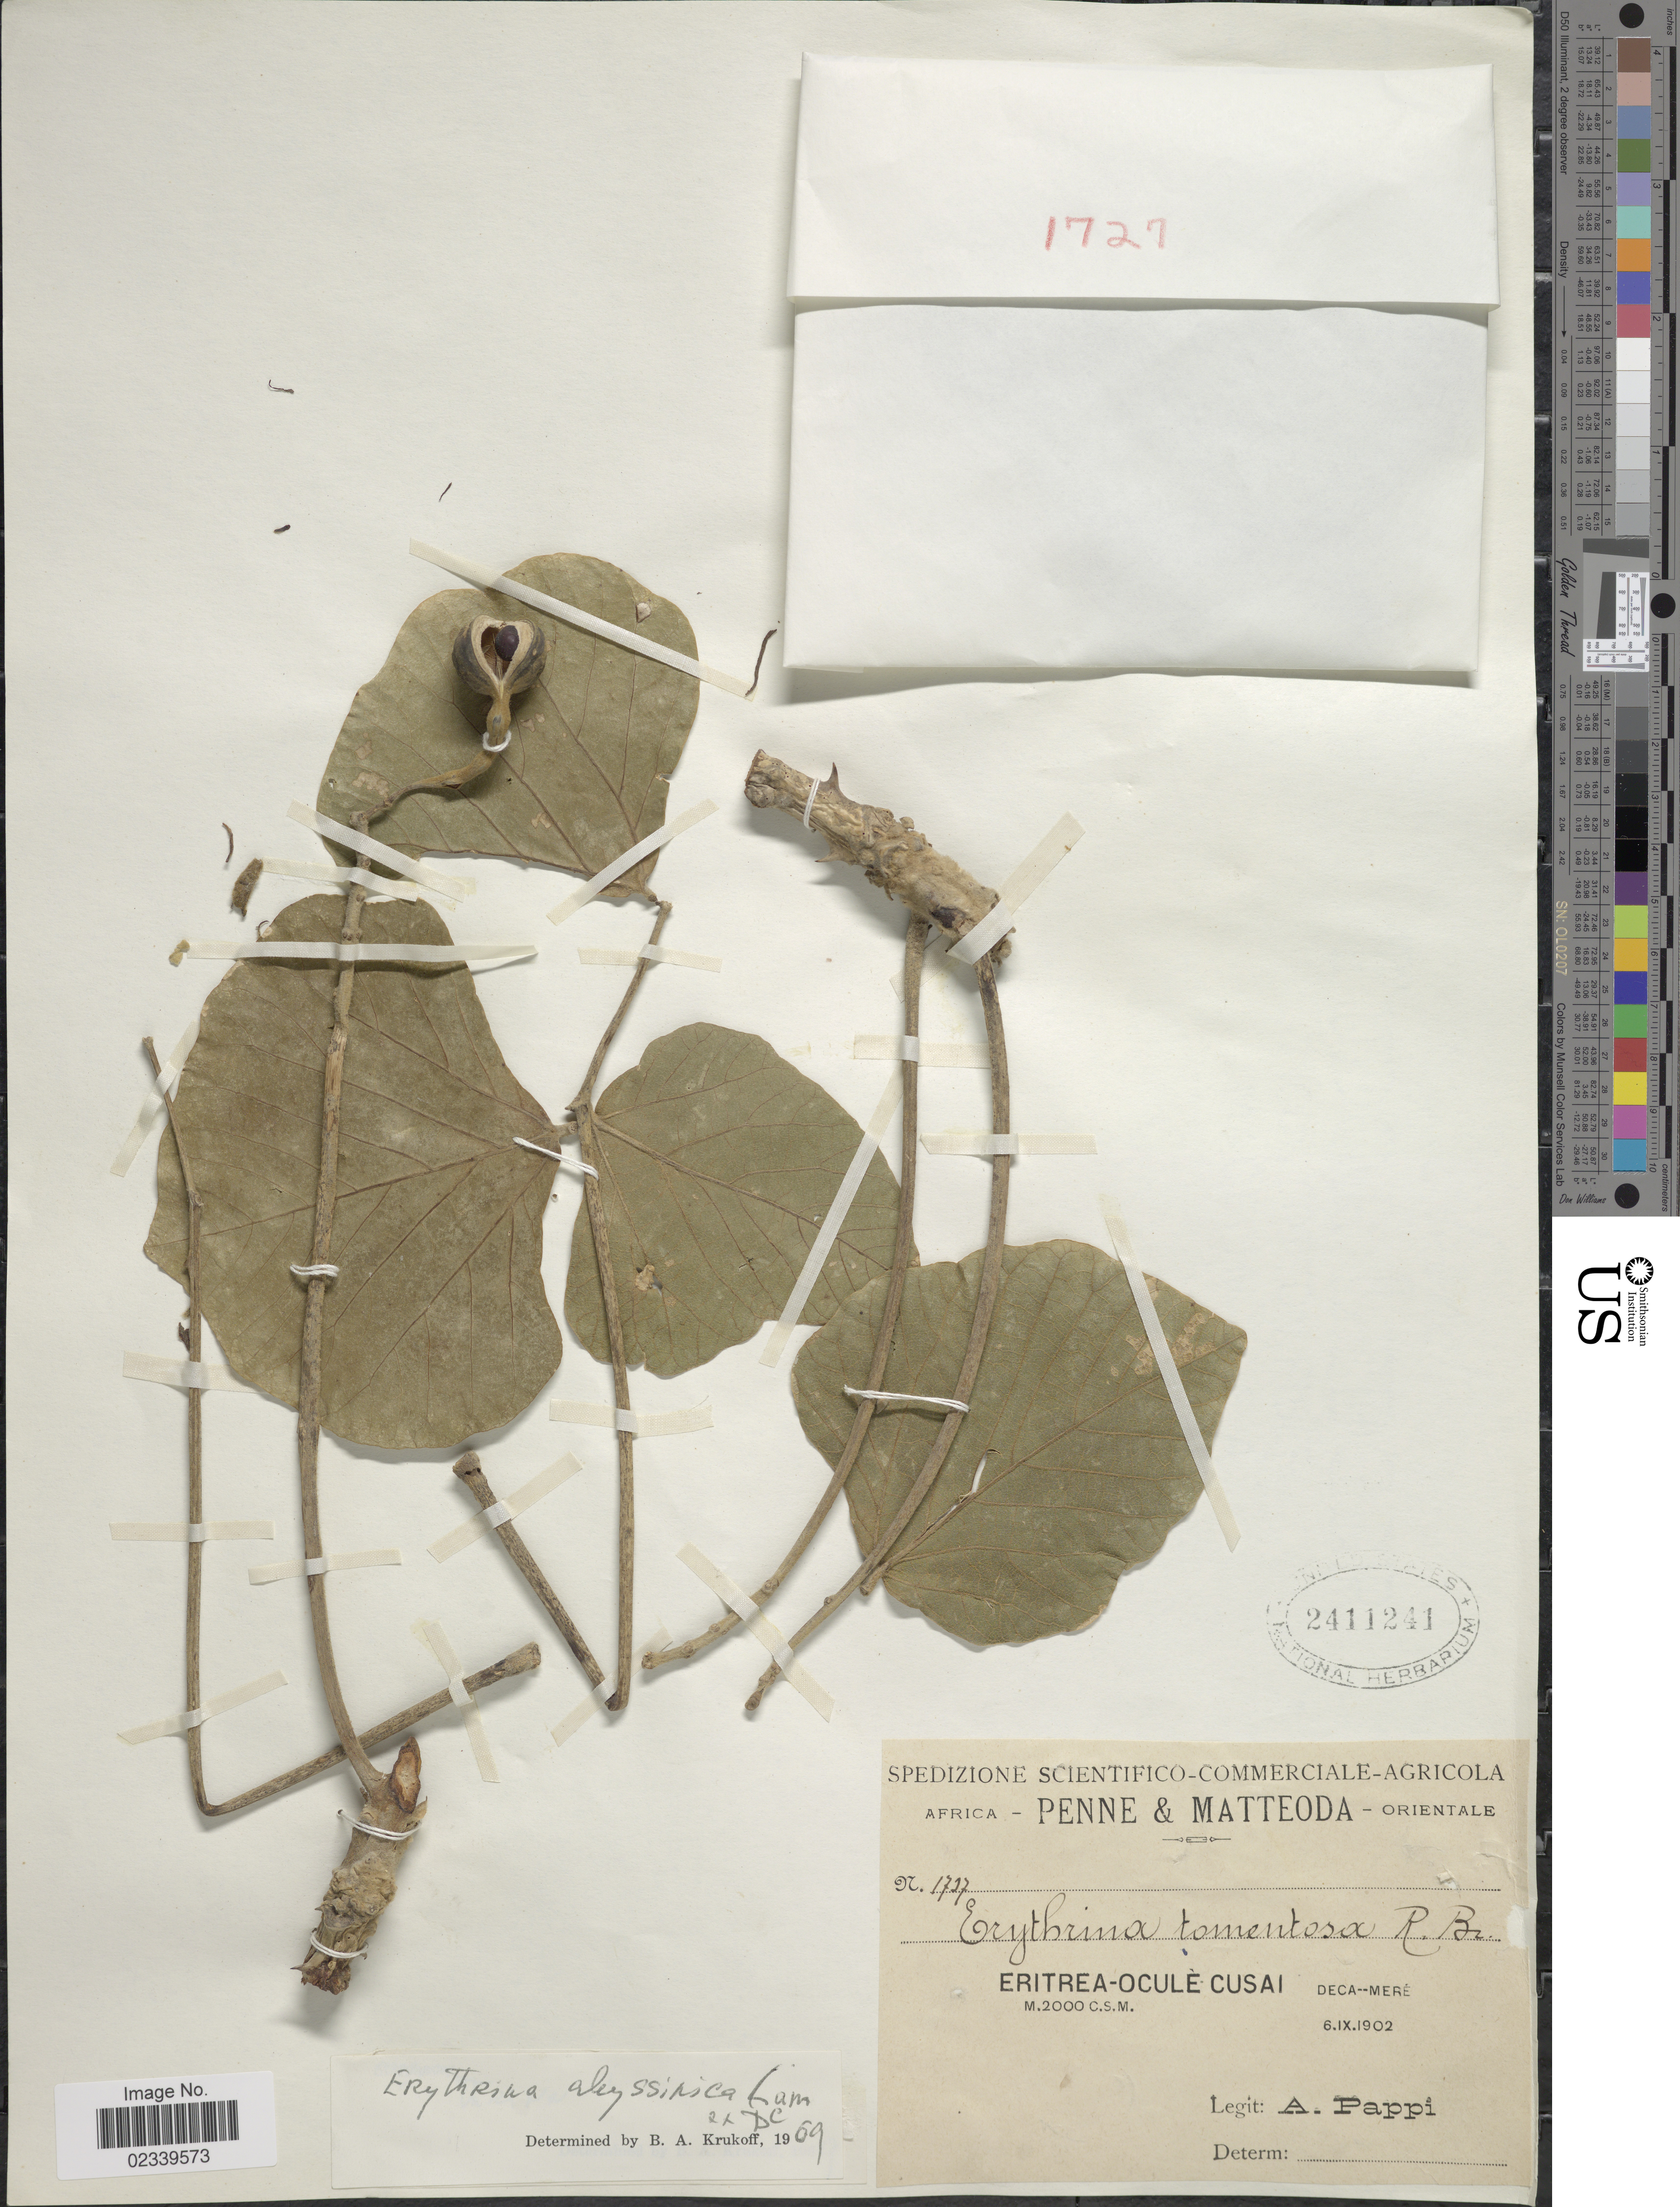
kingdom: Plantae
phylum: Tracheophyta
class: Magnoliopsida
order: Fabales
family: Fabaceae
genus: Erythrina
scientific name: Erythrina abyssinica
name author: Lam.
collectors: A. Pappi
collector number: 1727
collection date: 1902-09-06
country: Eritrea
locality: Africa, Penne & Matteoda, Orientale, Eritrea-Ocule Cusai, Deca-Mere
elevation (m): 2000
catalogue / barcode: US 2411241